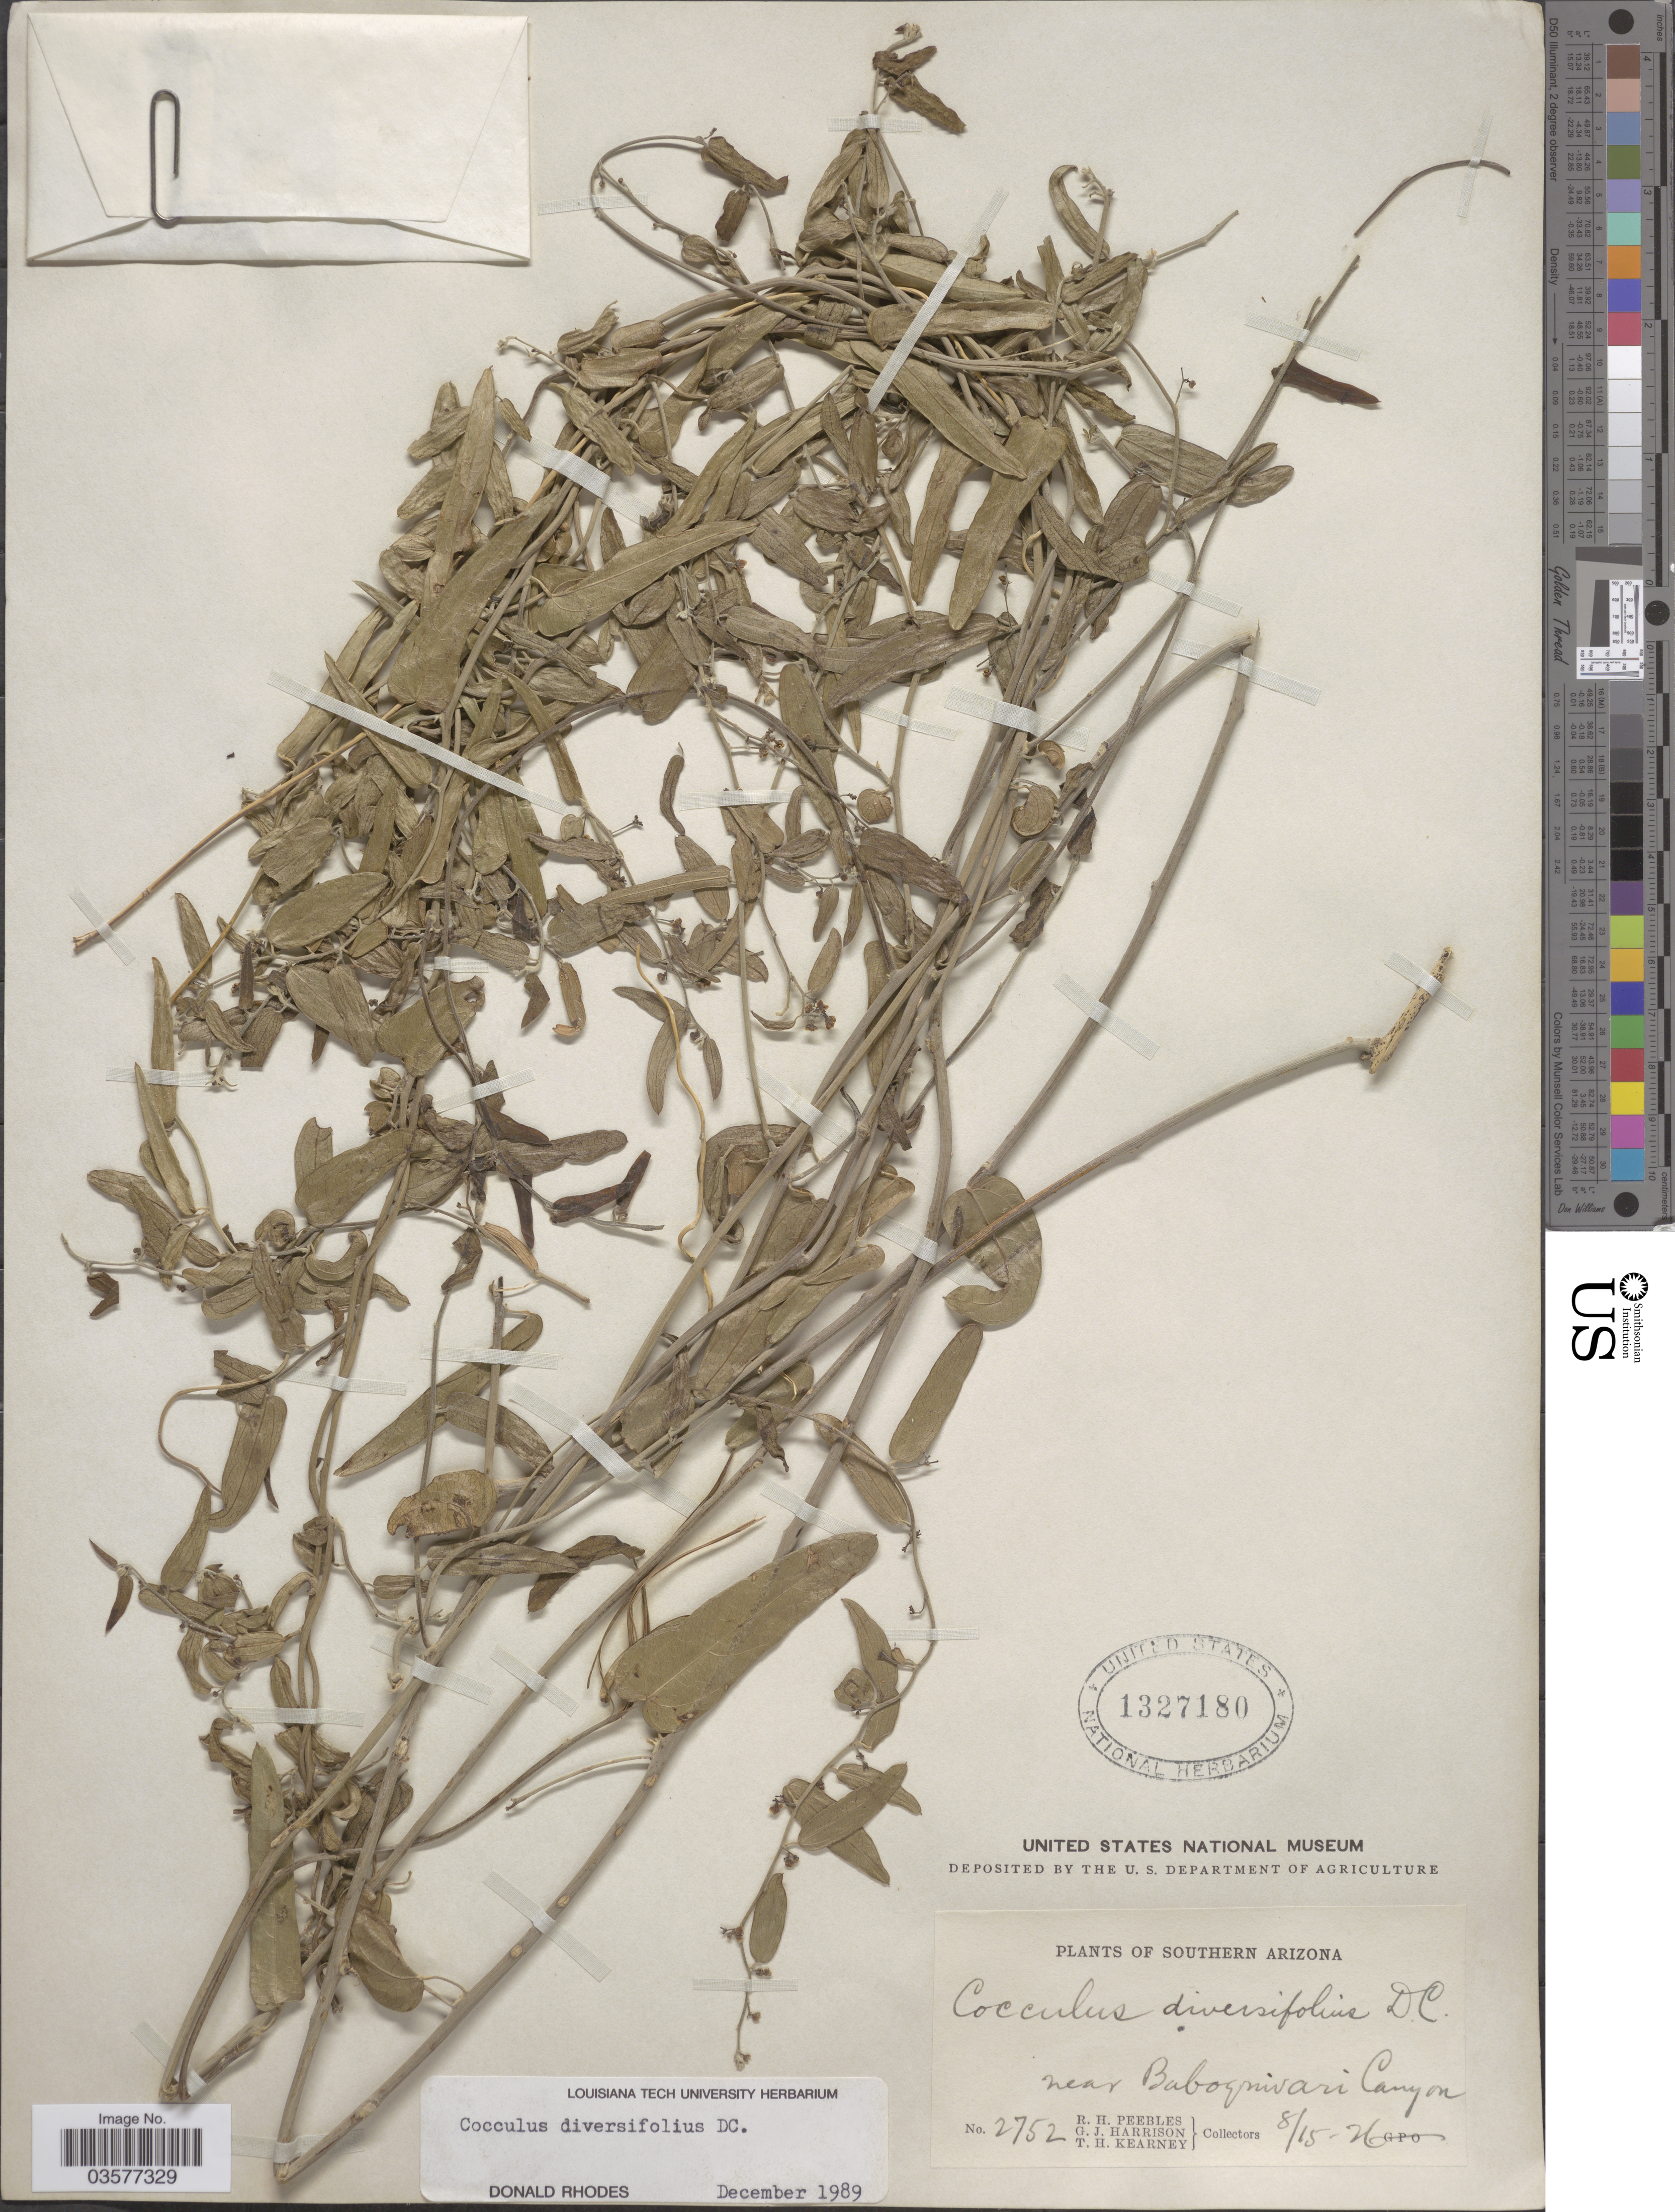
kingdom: Plantae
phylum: Tracheophyta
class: Magnoliopsida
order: Ranunculales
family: Menispermaceae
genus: Cocculus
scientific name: Cocculus diversifolius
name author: DC.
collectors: R. H. Peebles, G. J. Harrison & T. H. Kearney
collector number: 2752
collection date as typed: Transcribed d/m/y: 15/8/26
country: United States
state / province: Arizona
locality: Southern Arizona. Near Baboquivari Canyon.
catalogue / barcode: US 1327180